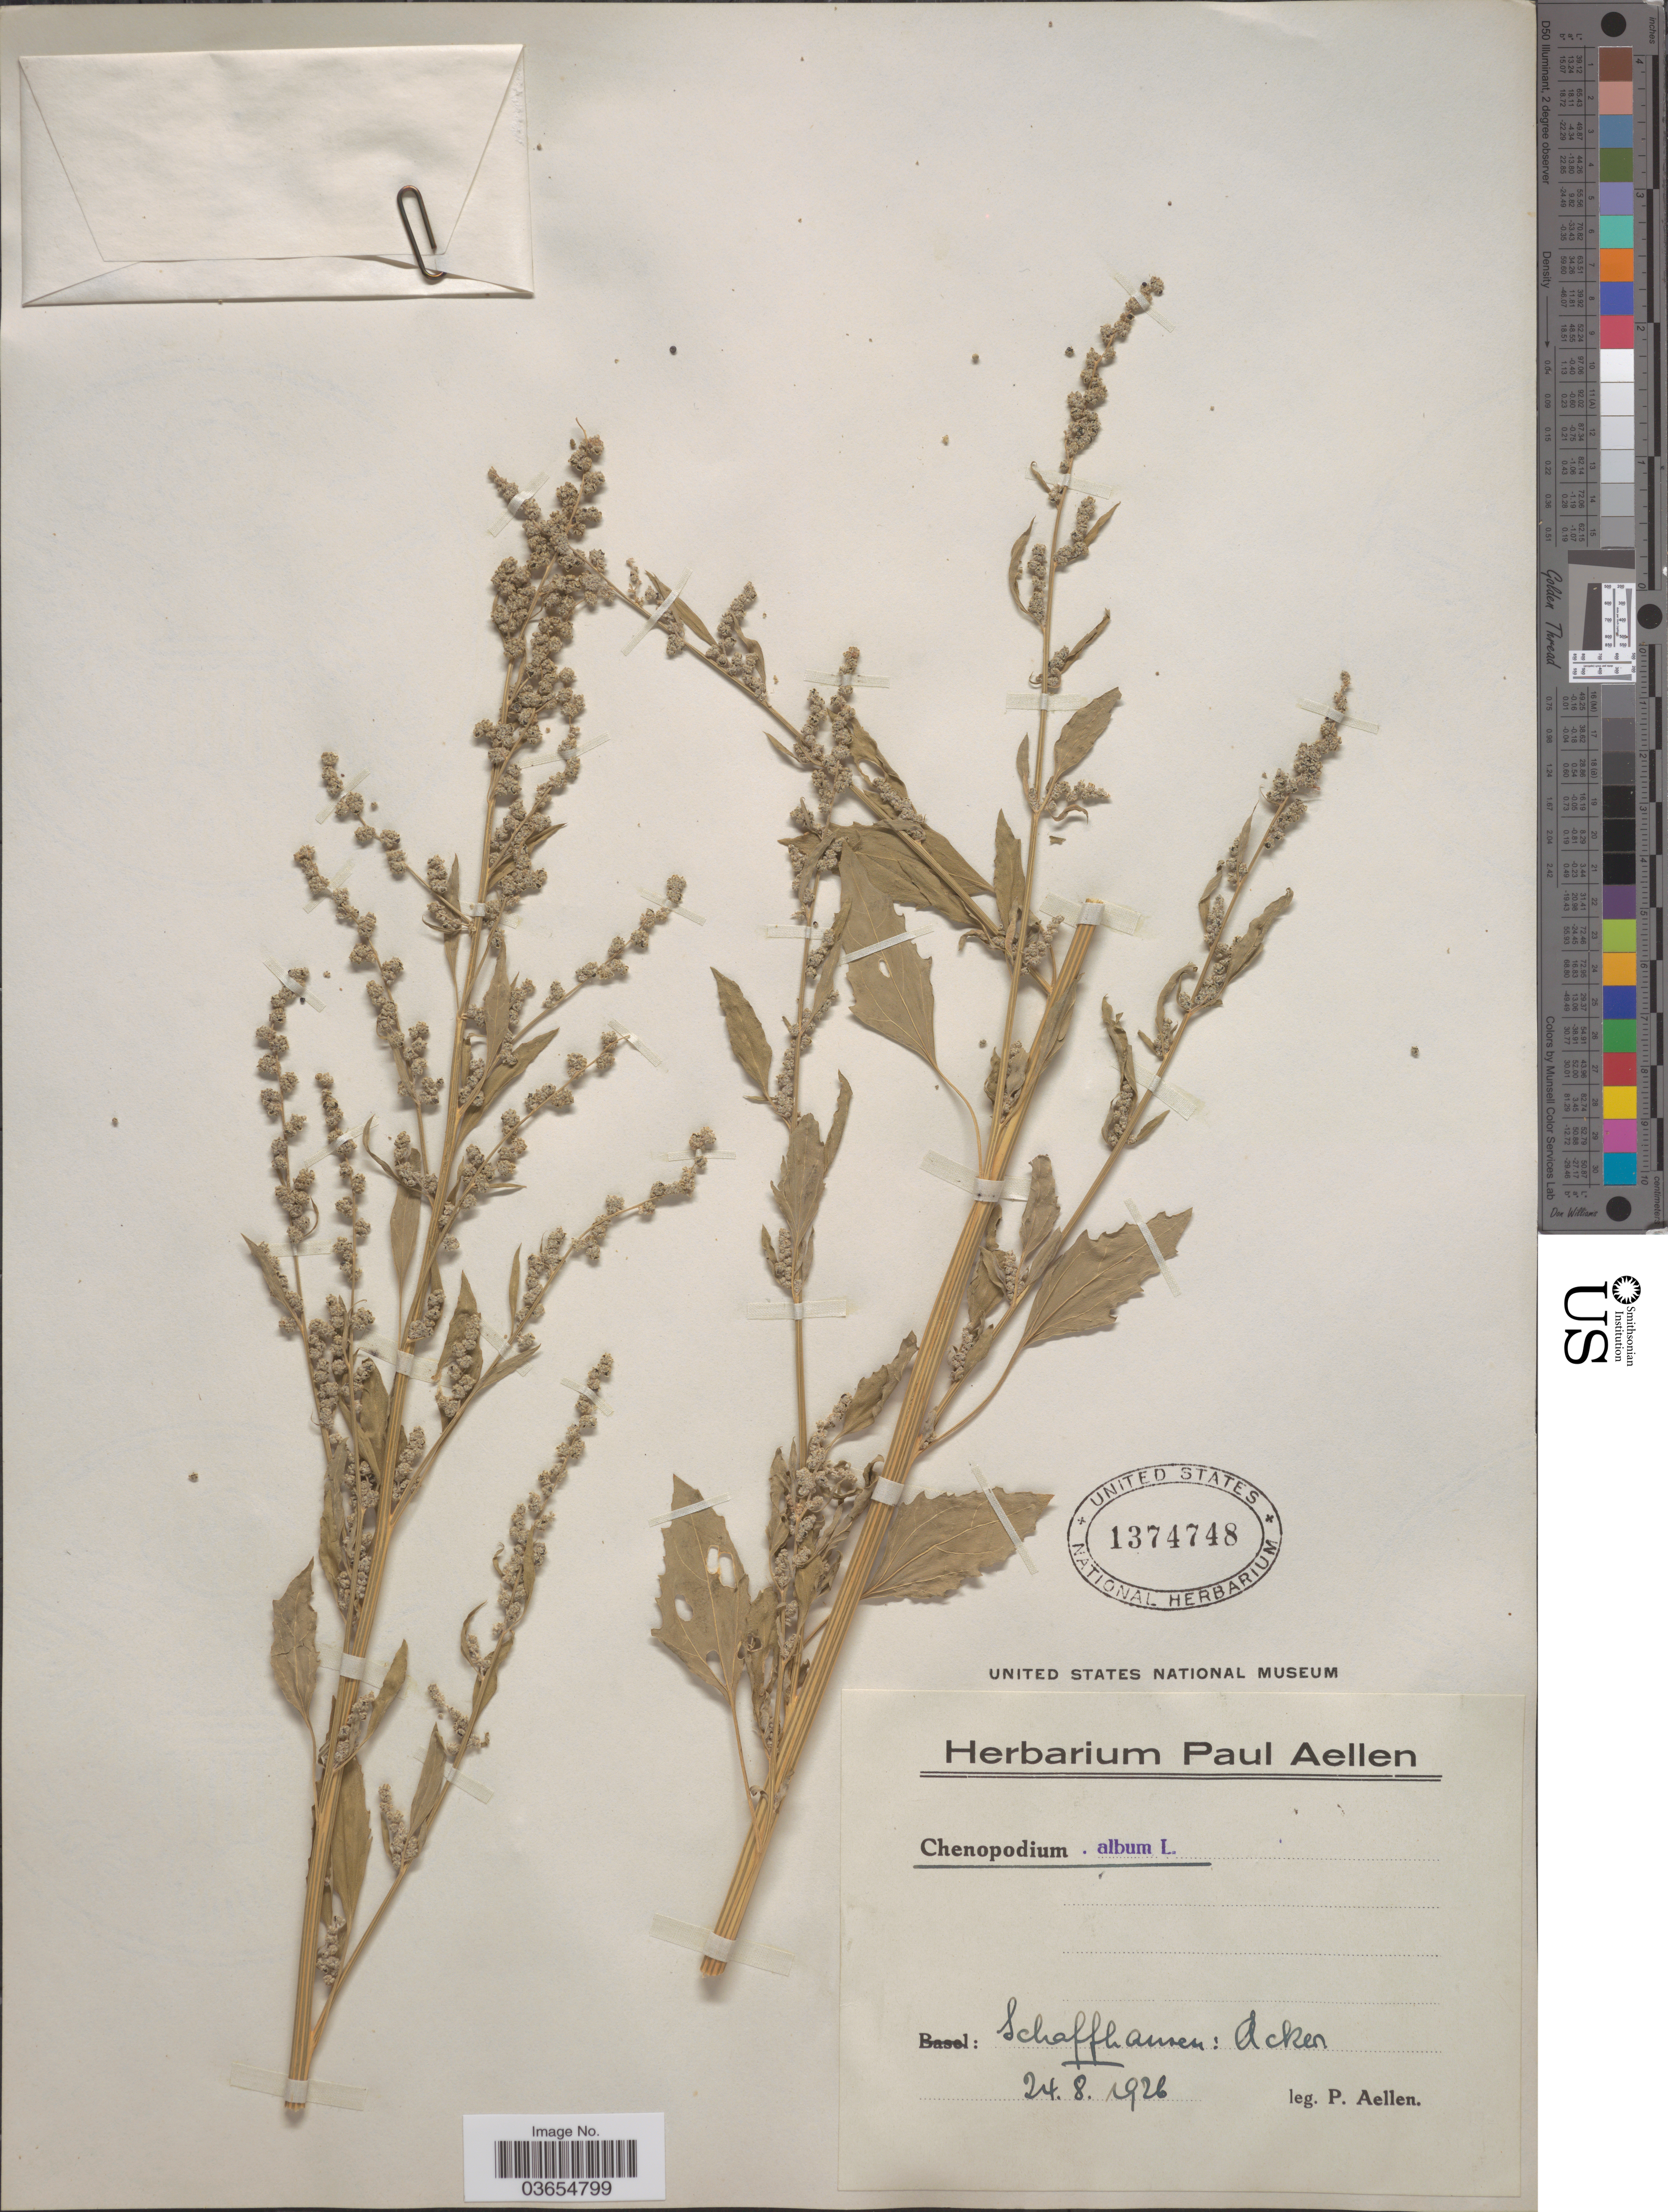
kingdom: Plantae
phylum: Tracheophyta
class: Magnoliopsida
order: Caryophyllales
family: Amaranthaceae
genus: Chenopodium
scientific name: Chenopodium album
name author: L.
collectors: P. Aellen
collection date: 1926-08-24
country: Switzerland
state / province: Schaffhausen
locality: Acker.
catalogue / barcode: US 1374748